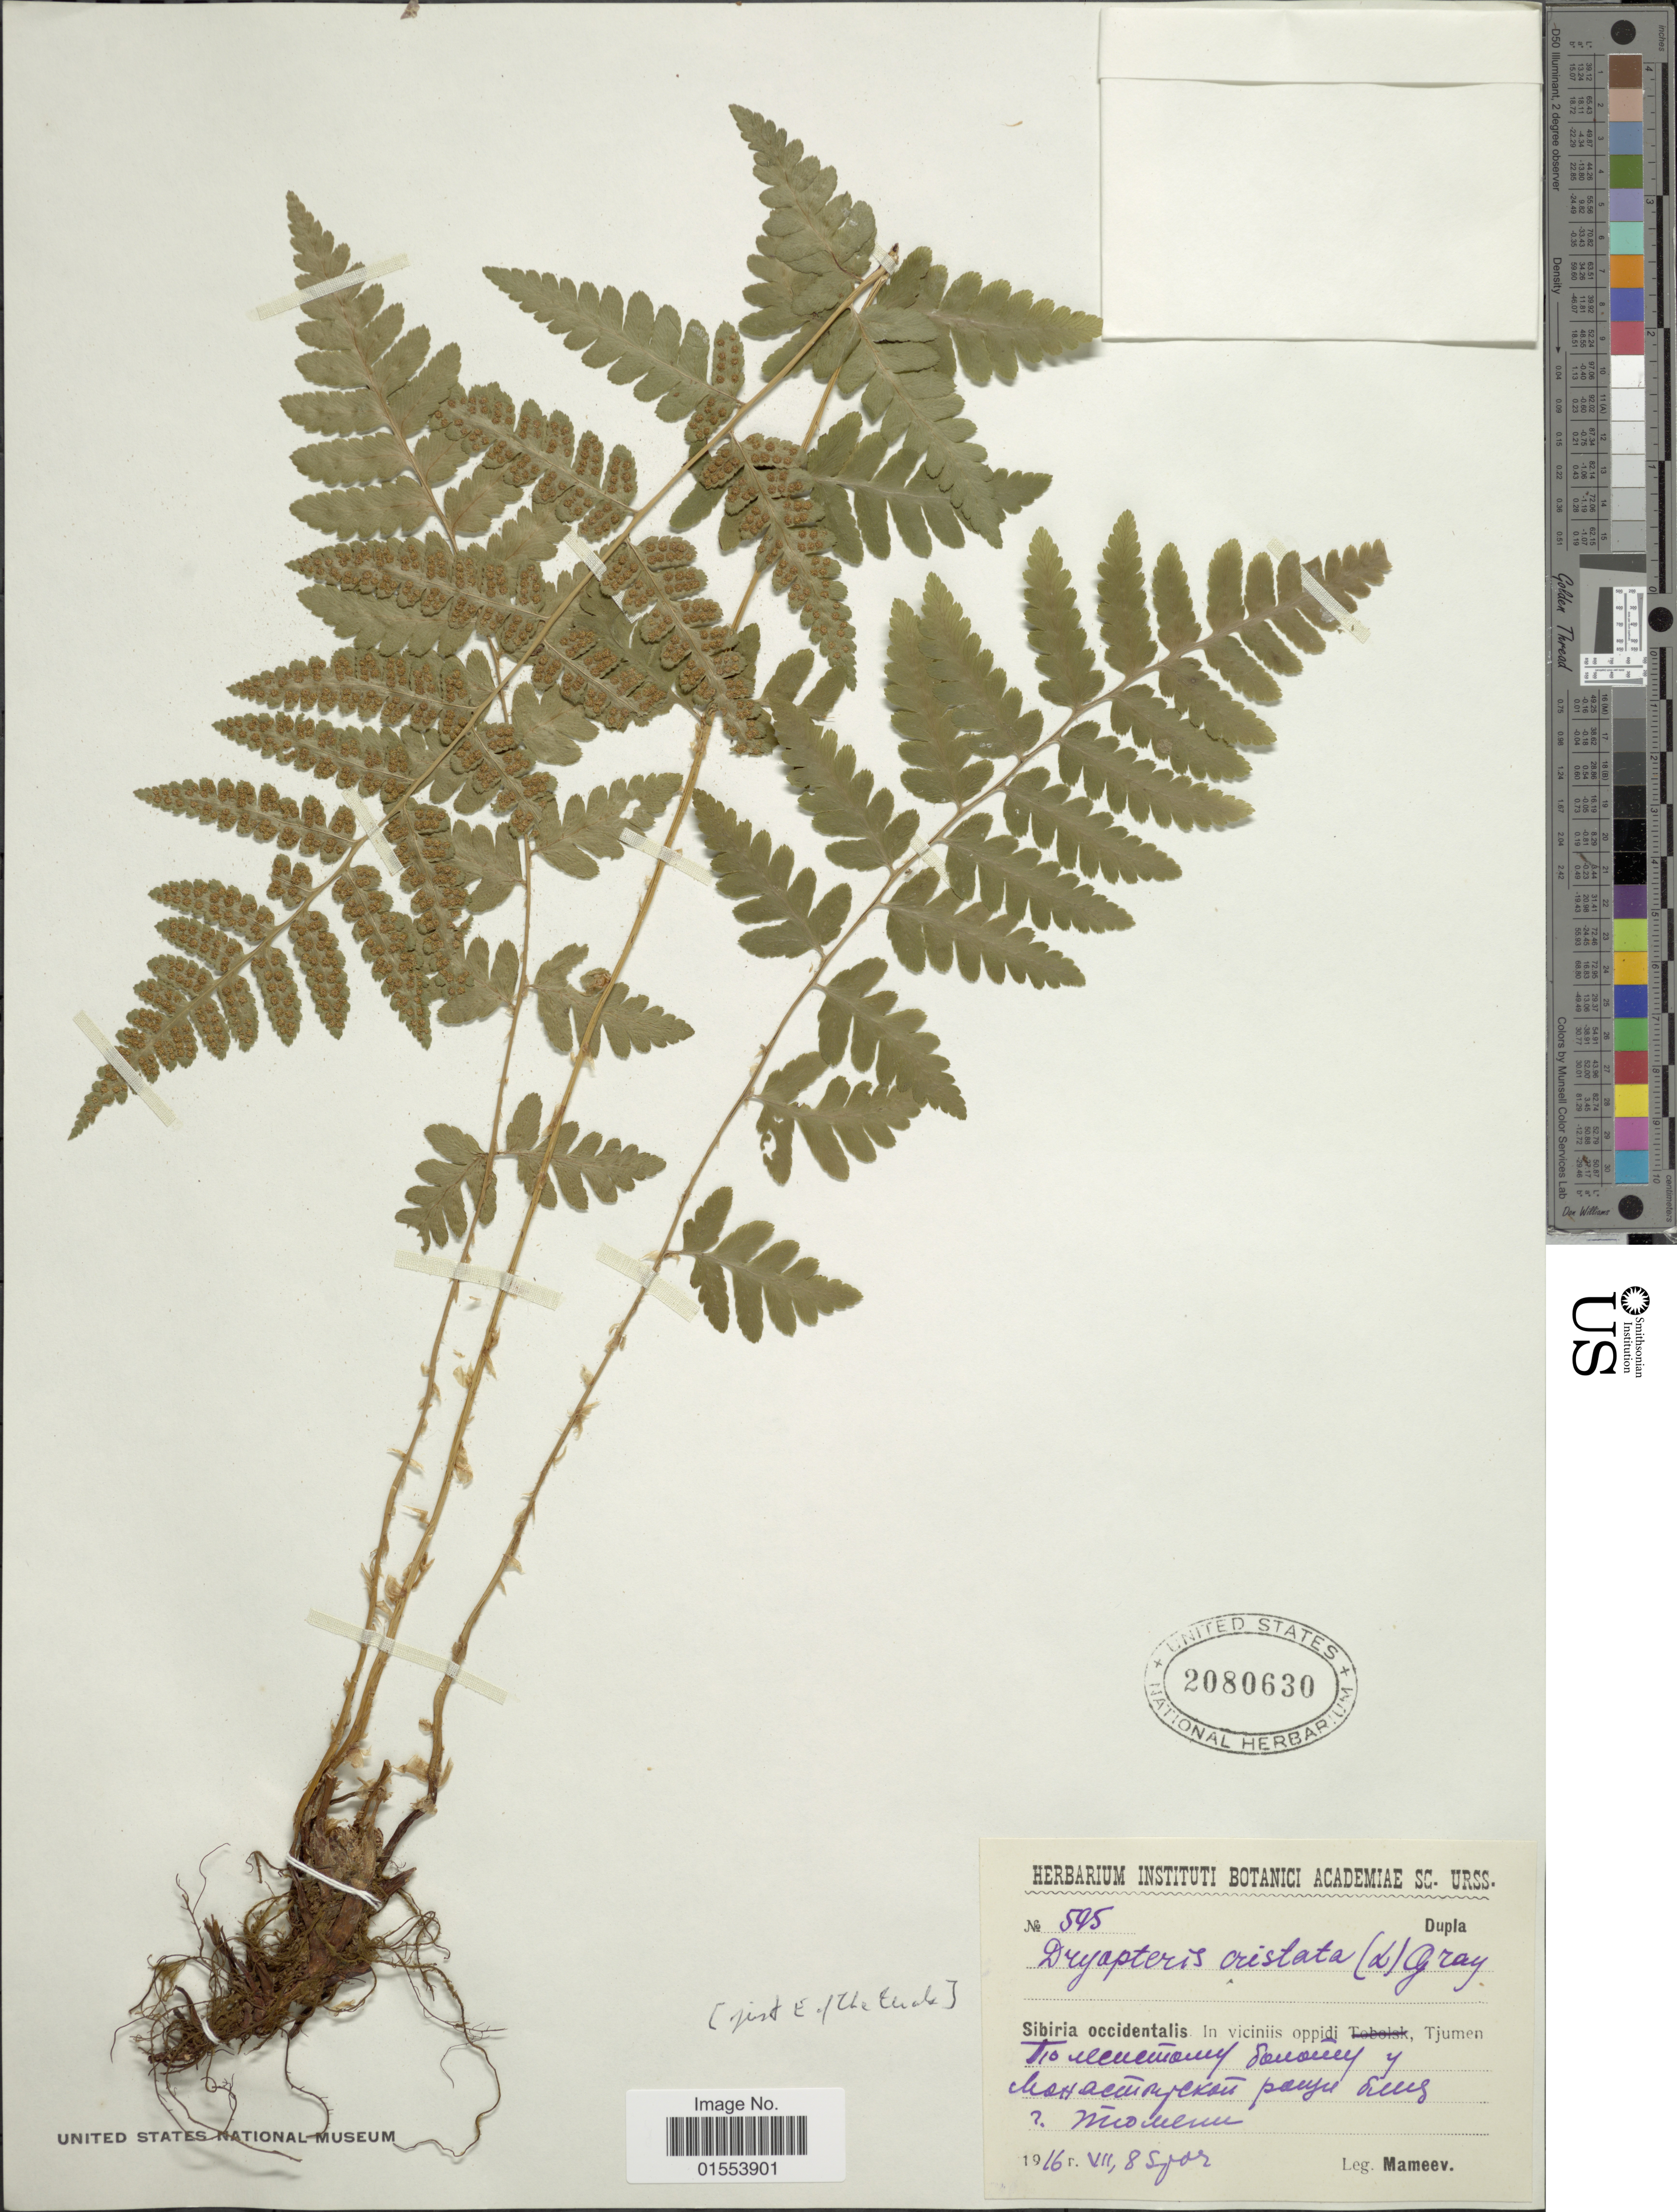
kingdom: Plantae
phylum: Tracheophyta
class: Polypodiopsida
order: Polypodiales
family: Dryopteridaceae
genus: Dryopteris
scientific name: Dryopteris cristata var. spinulosa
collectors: Mameev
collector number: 595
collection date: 1916-07-08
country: Russian Federation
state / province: Tyumen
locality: Monastyrskaya Grove near Tyumen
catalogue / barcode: US 2080630